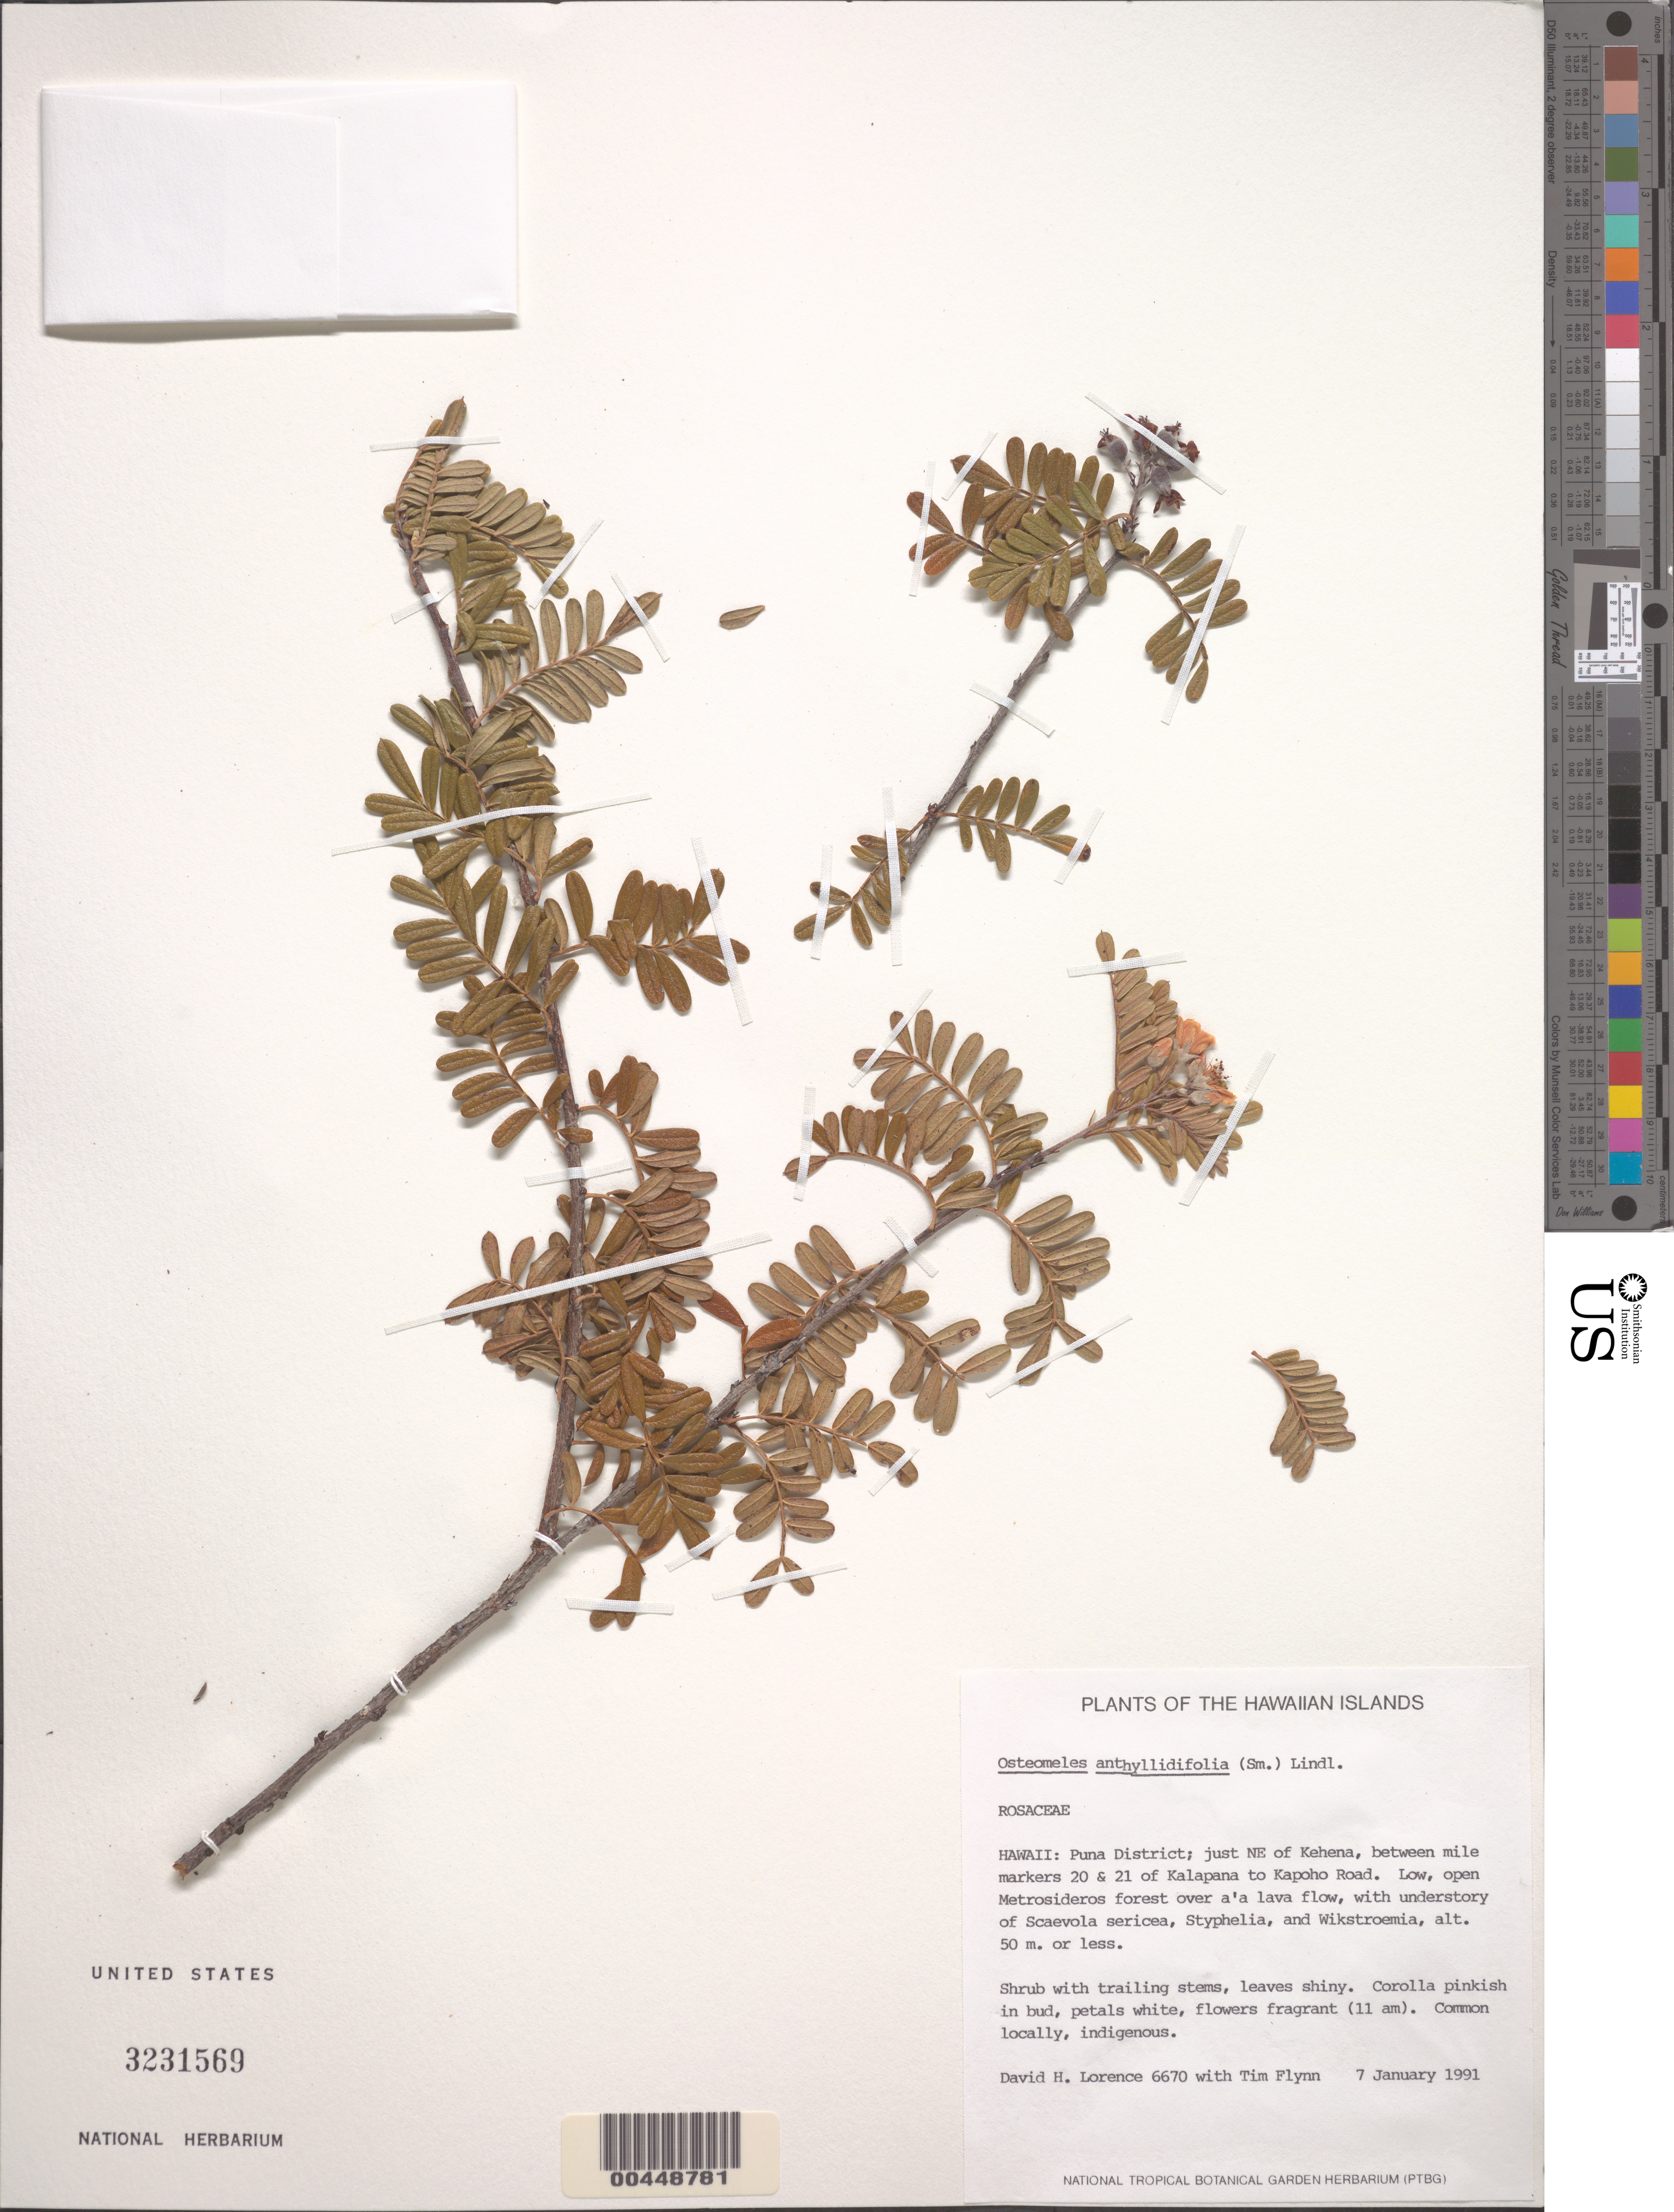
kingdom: Plantae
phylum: Tracheophyta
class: Magnoliopsida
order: Rosales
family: Rosaceae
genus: Osteomeles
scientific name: Osteomeles anthyllidifolia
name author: (Small) Lindl.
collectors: D. Lorence & T. W. Flynn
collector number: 6670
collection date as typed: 7 Jan 1991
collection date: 1991-01-07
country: United States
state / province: Hawaii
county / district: Hawaii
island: Hawaii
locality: Puna Dist, just NE of Kehena, between mi markers 20 & 21 of Kalapana to Kapoho Rd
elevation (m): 0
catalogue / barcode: US 3231569